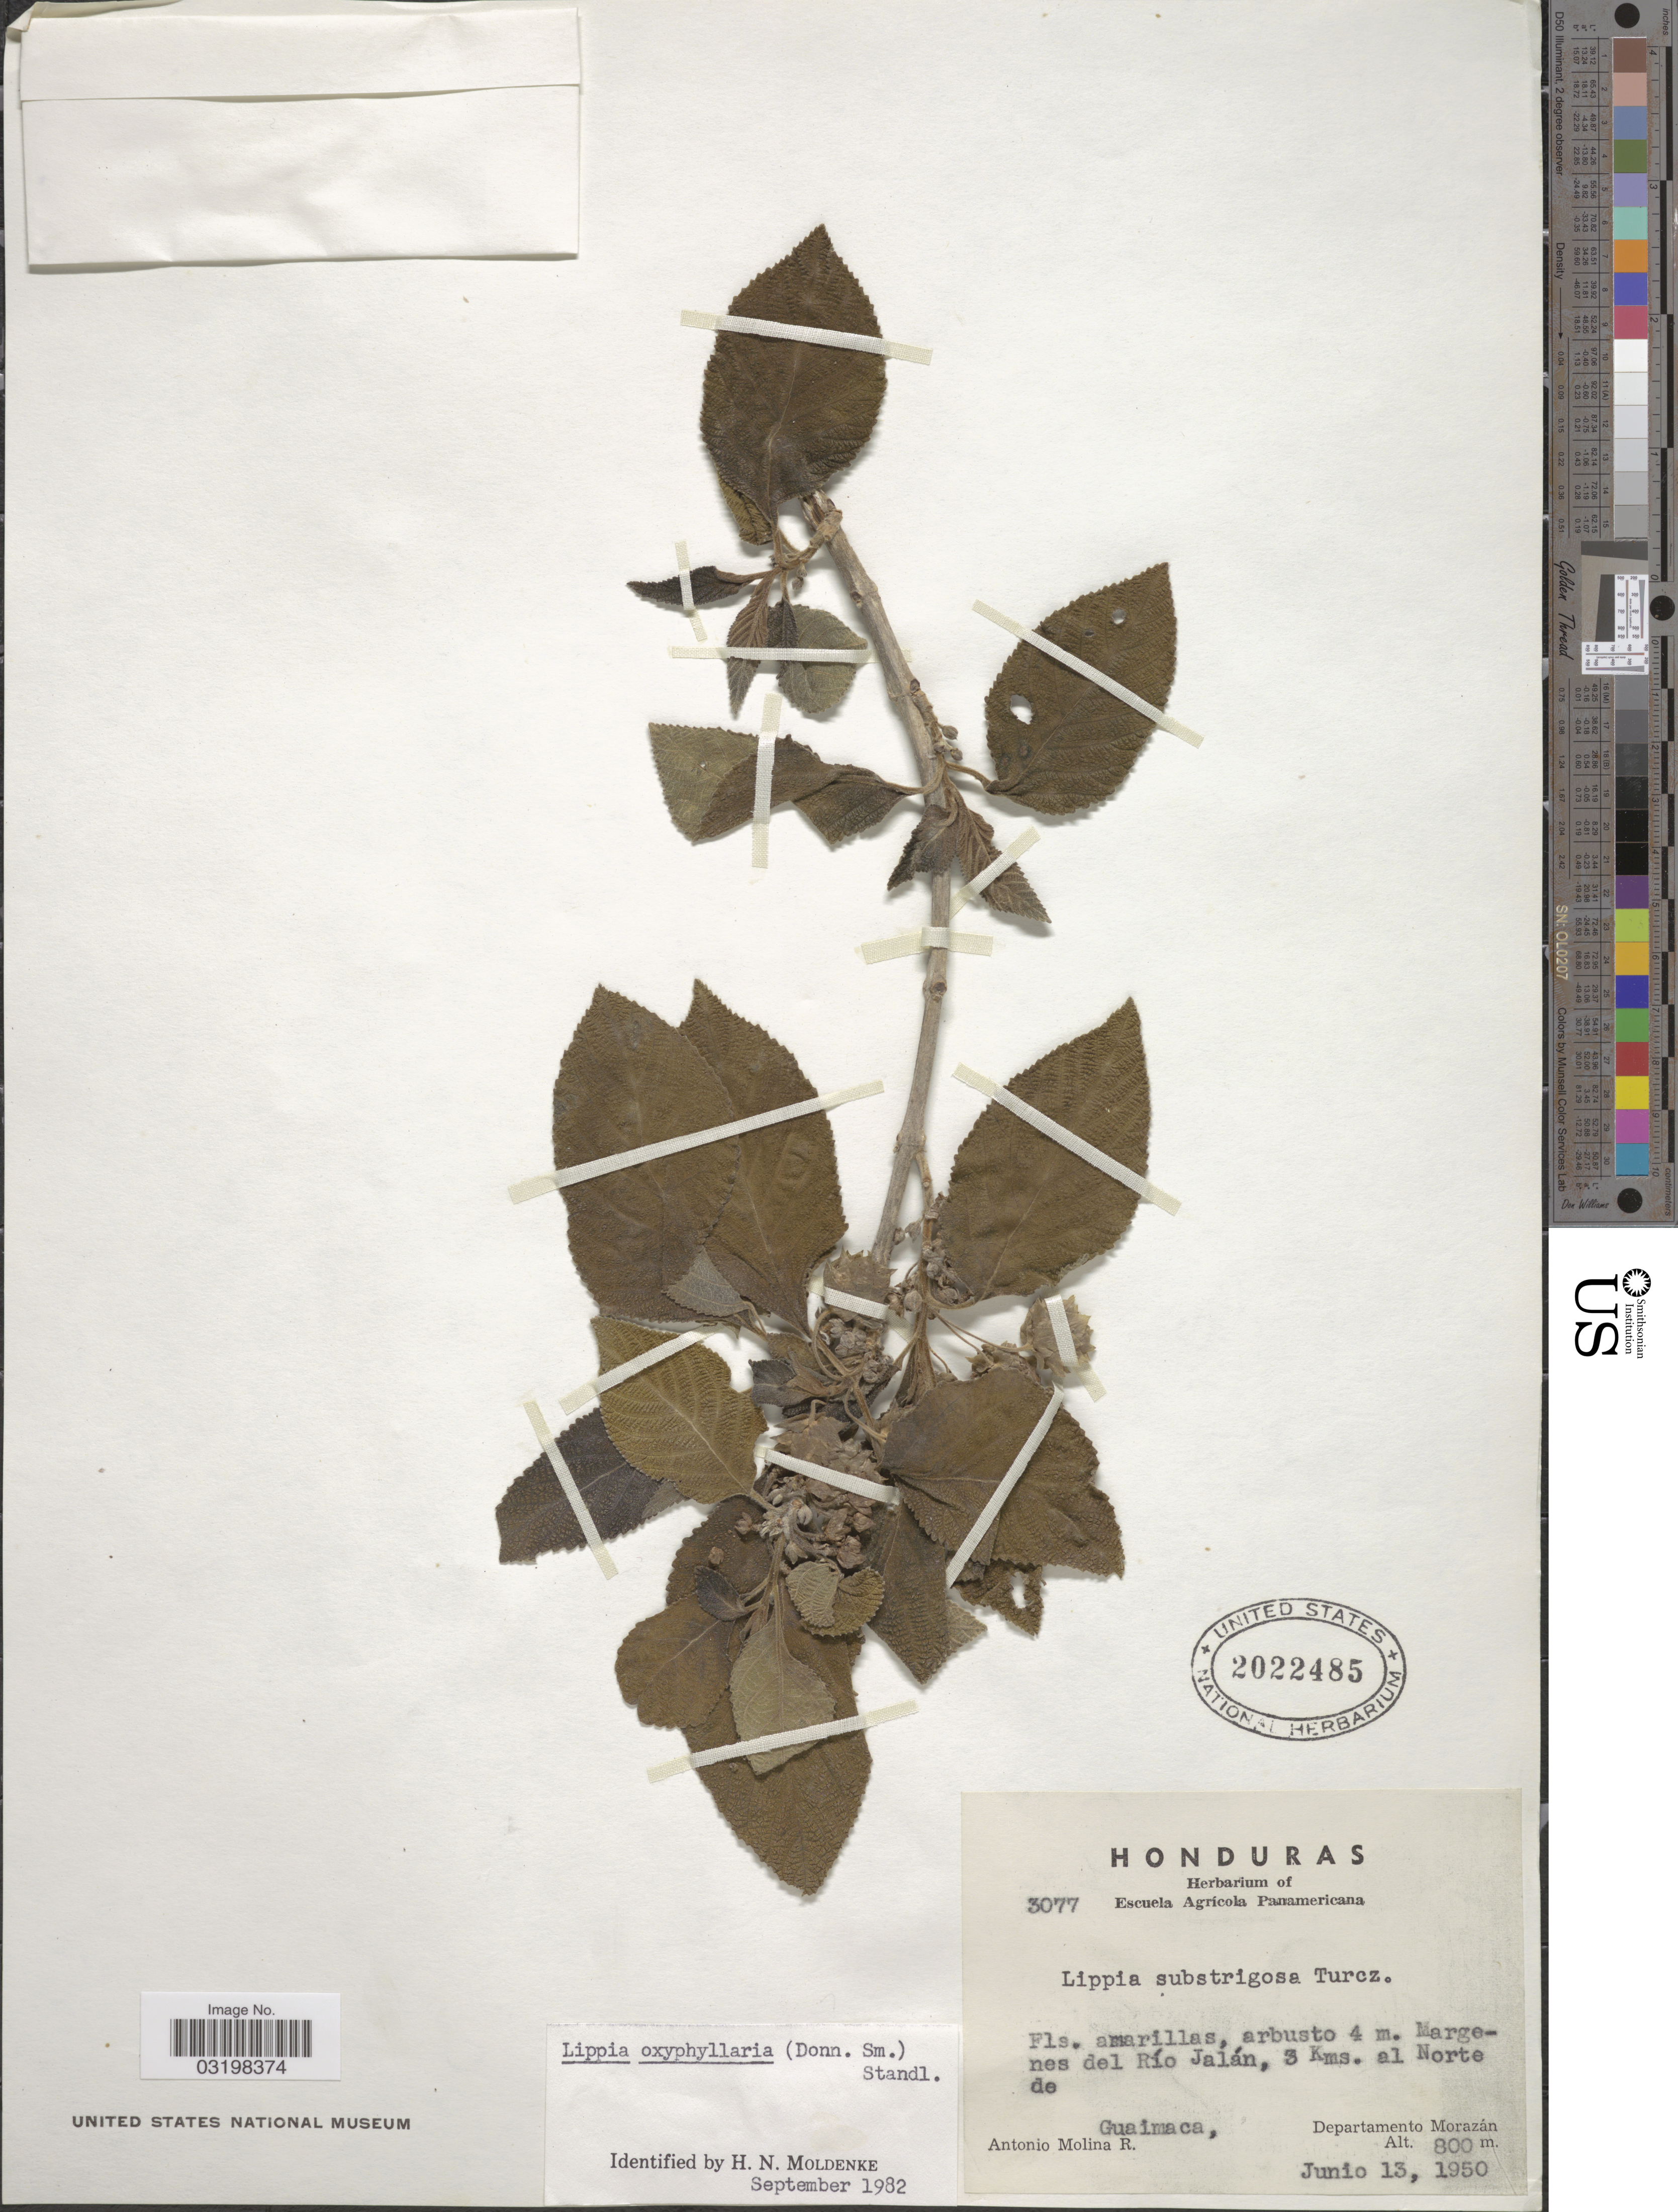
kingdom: Plantae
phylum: Tracheophyta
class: Magnoliopsida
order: Lamiales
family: Verbenaceae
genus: Lippia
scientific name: Lippia oxyphyllaria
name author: (Donn. Sm.) Standl.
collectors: A. Molina R.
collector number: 3077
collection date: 1950-06-13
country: Honduras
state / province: Fco. Morazán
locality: Margenes del Río Jalán, 3 Kms. al Norte de Guaimaca. Departamento Morazán.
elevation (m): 800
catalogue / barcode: US 2022485